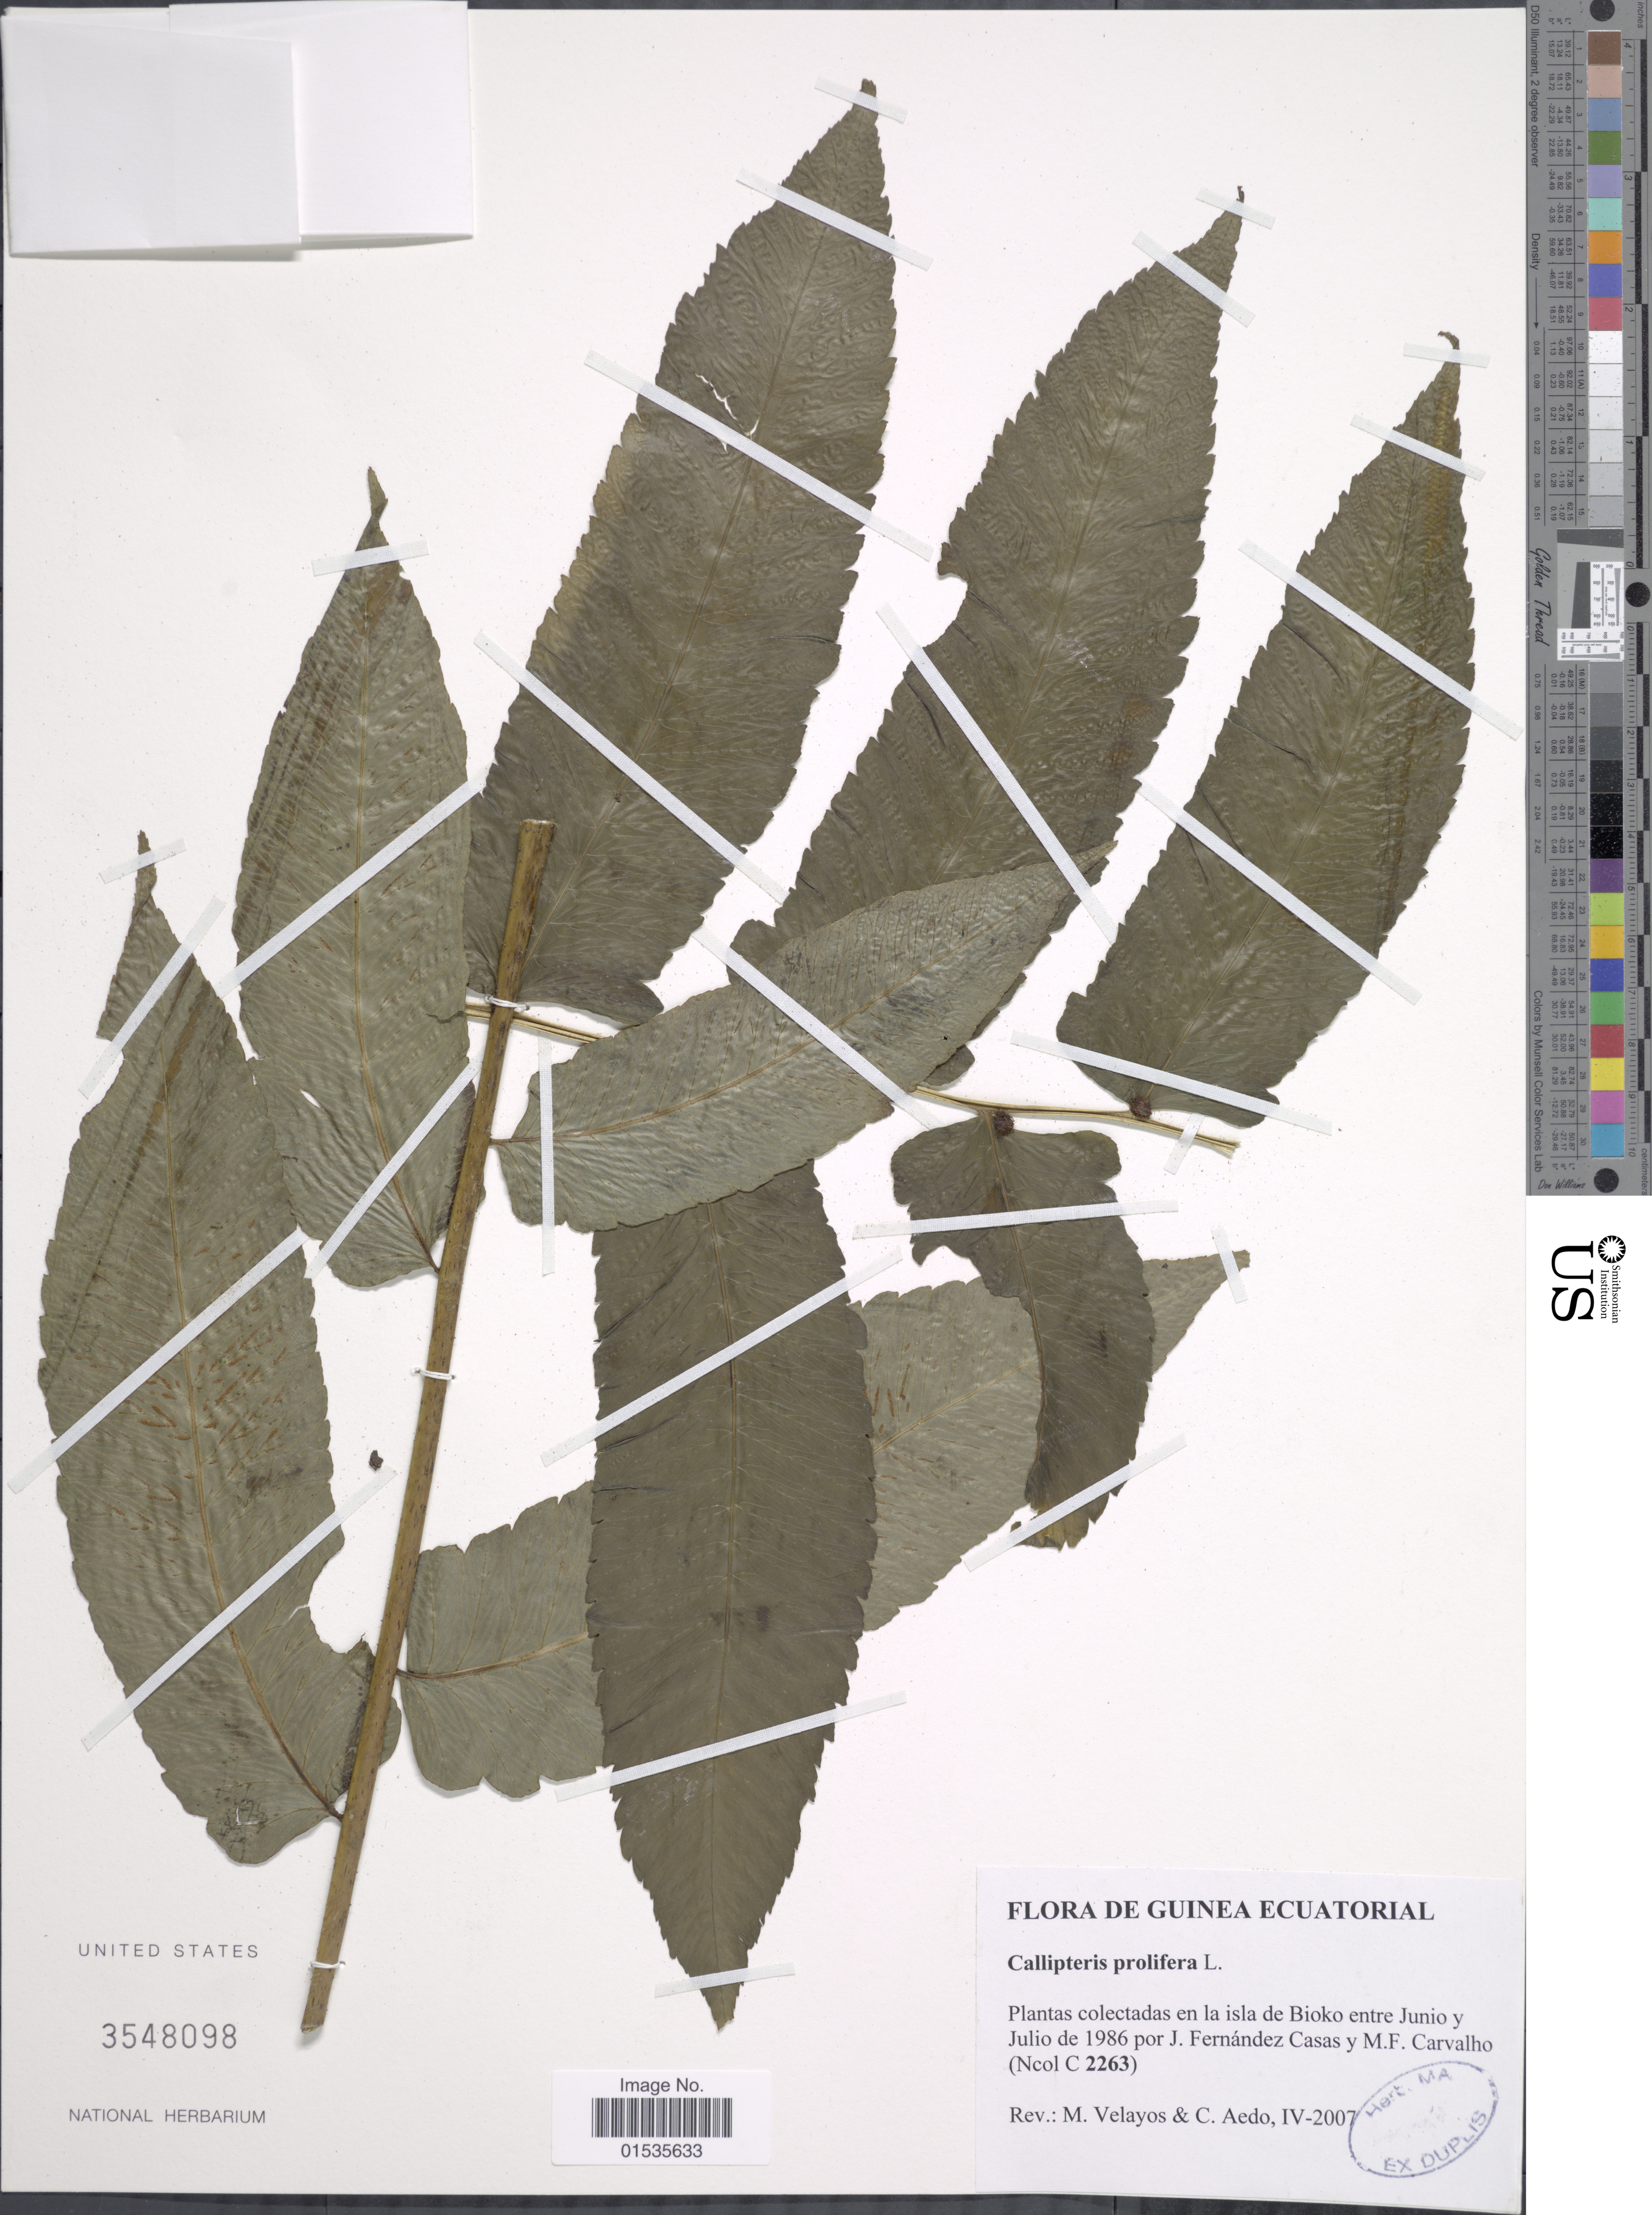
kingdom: Plantae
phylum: Tracheophyta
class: Polypodiopsida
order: Polypodiales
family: Athyriaceae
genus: Diplazium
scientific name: Diplazium proliferum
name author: (Lam.) Thouars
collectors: C. Fernández & M. F. Carvalho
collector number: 2263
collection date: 1986-06/1986-07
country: Equatorial Guinea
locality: La Isla de Bioko.Guinea Ecuatorial.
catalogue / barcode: US 3548098